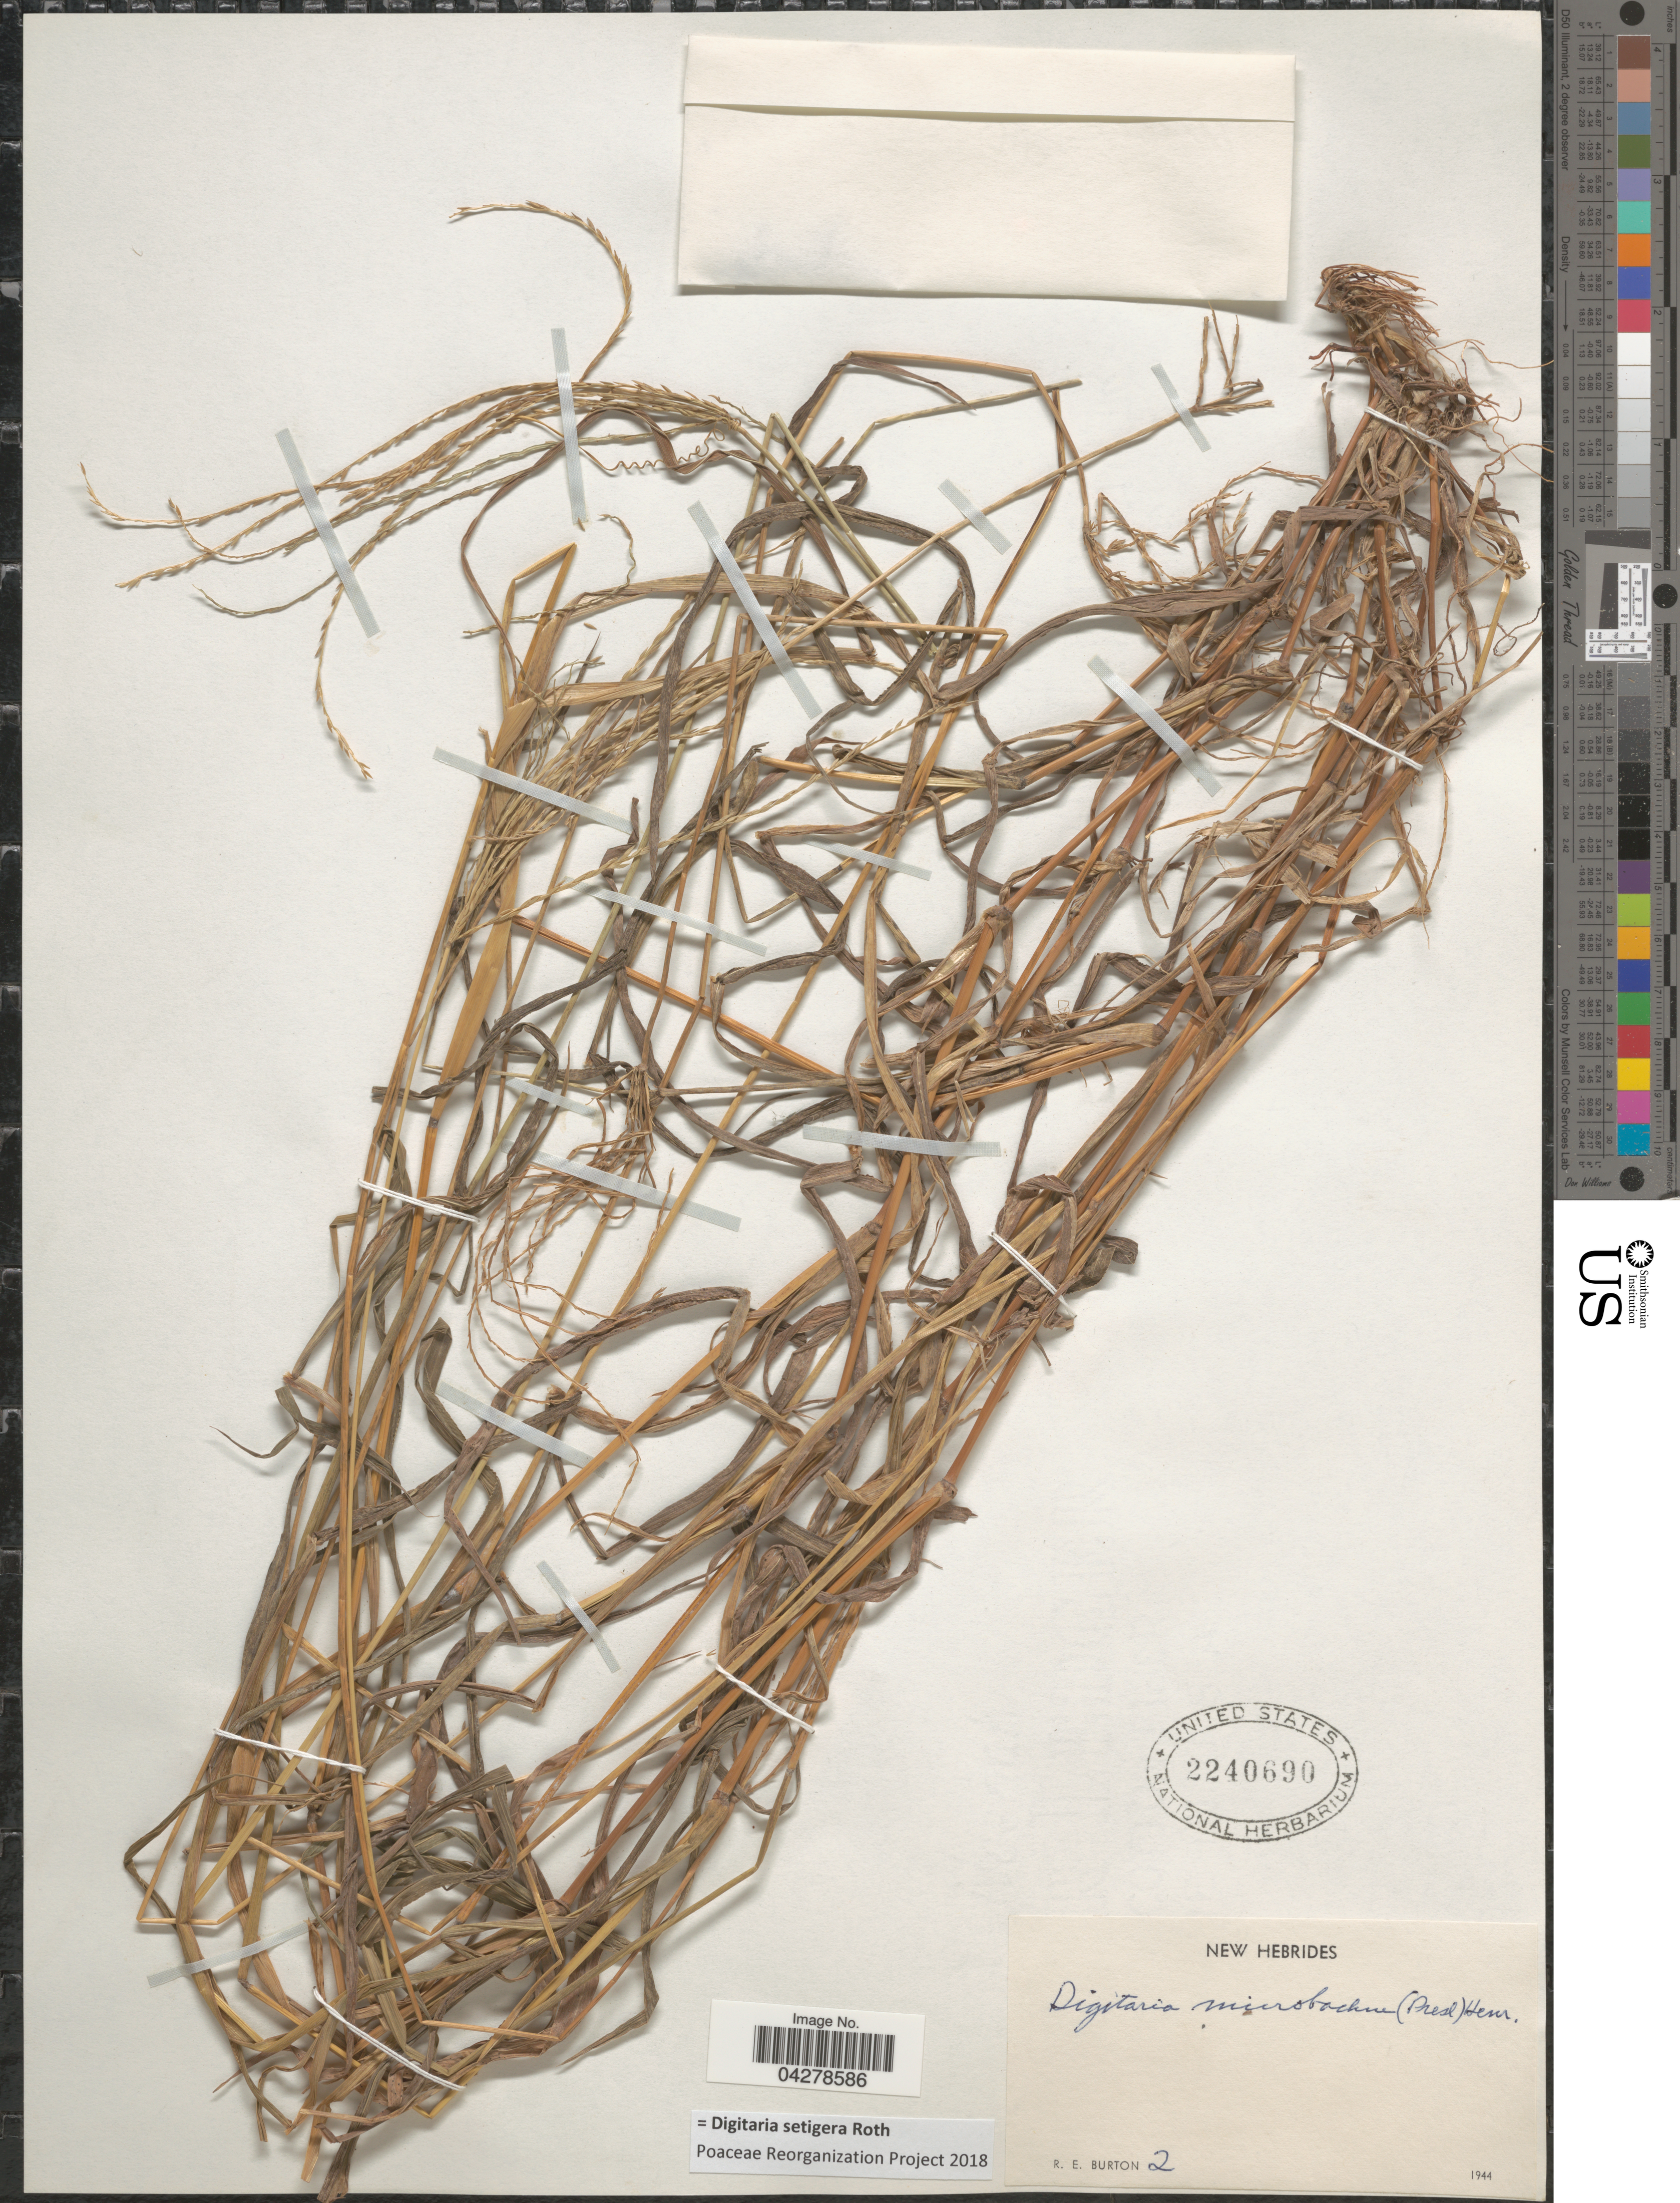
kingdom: Plantae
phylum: Tracheophyta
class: Liliopsida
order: Poales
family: Poaceae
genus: Digitaria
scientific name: Digitaria setigera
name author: Roth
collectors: R. Burton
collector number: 2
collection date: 1944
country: Vanuatu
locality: New Hebrides.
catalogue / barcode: US 2240690